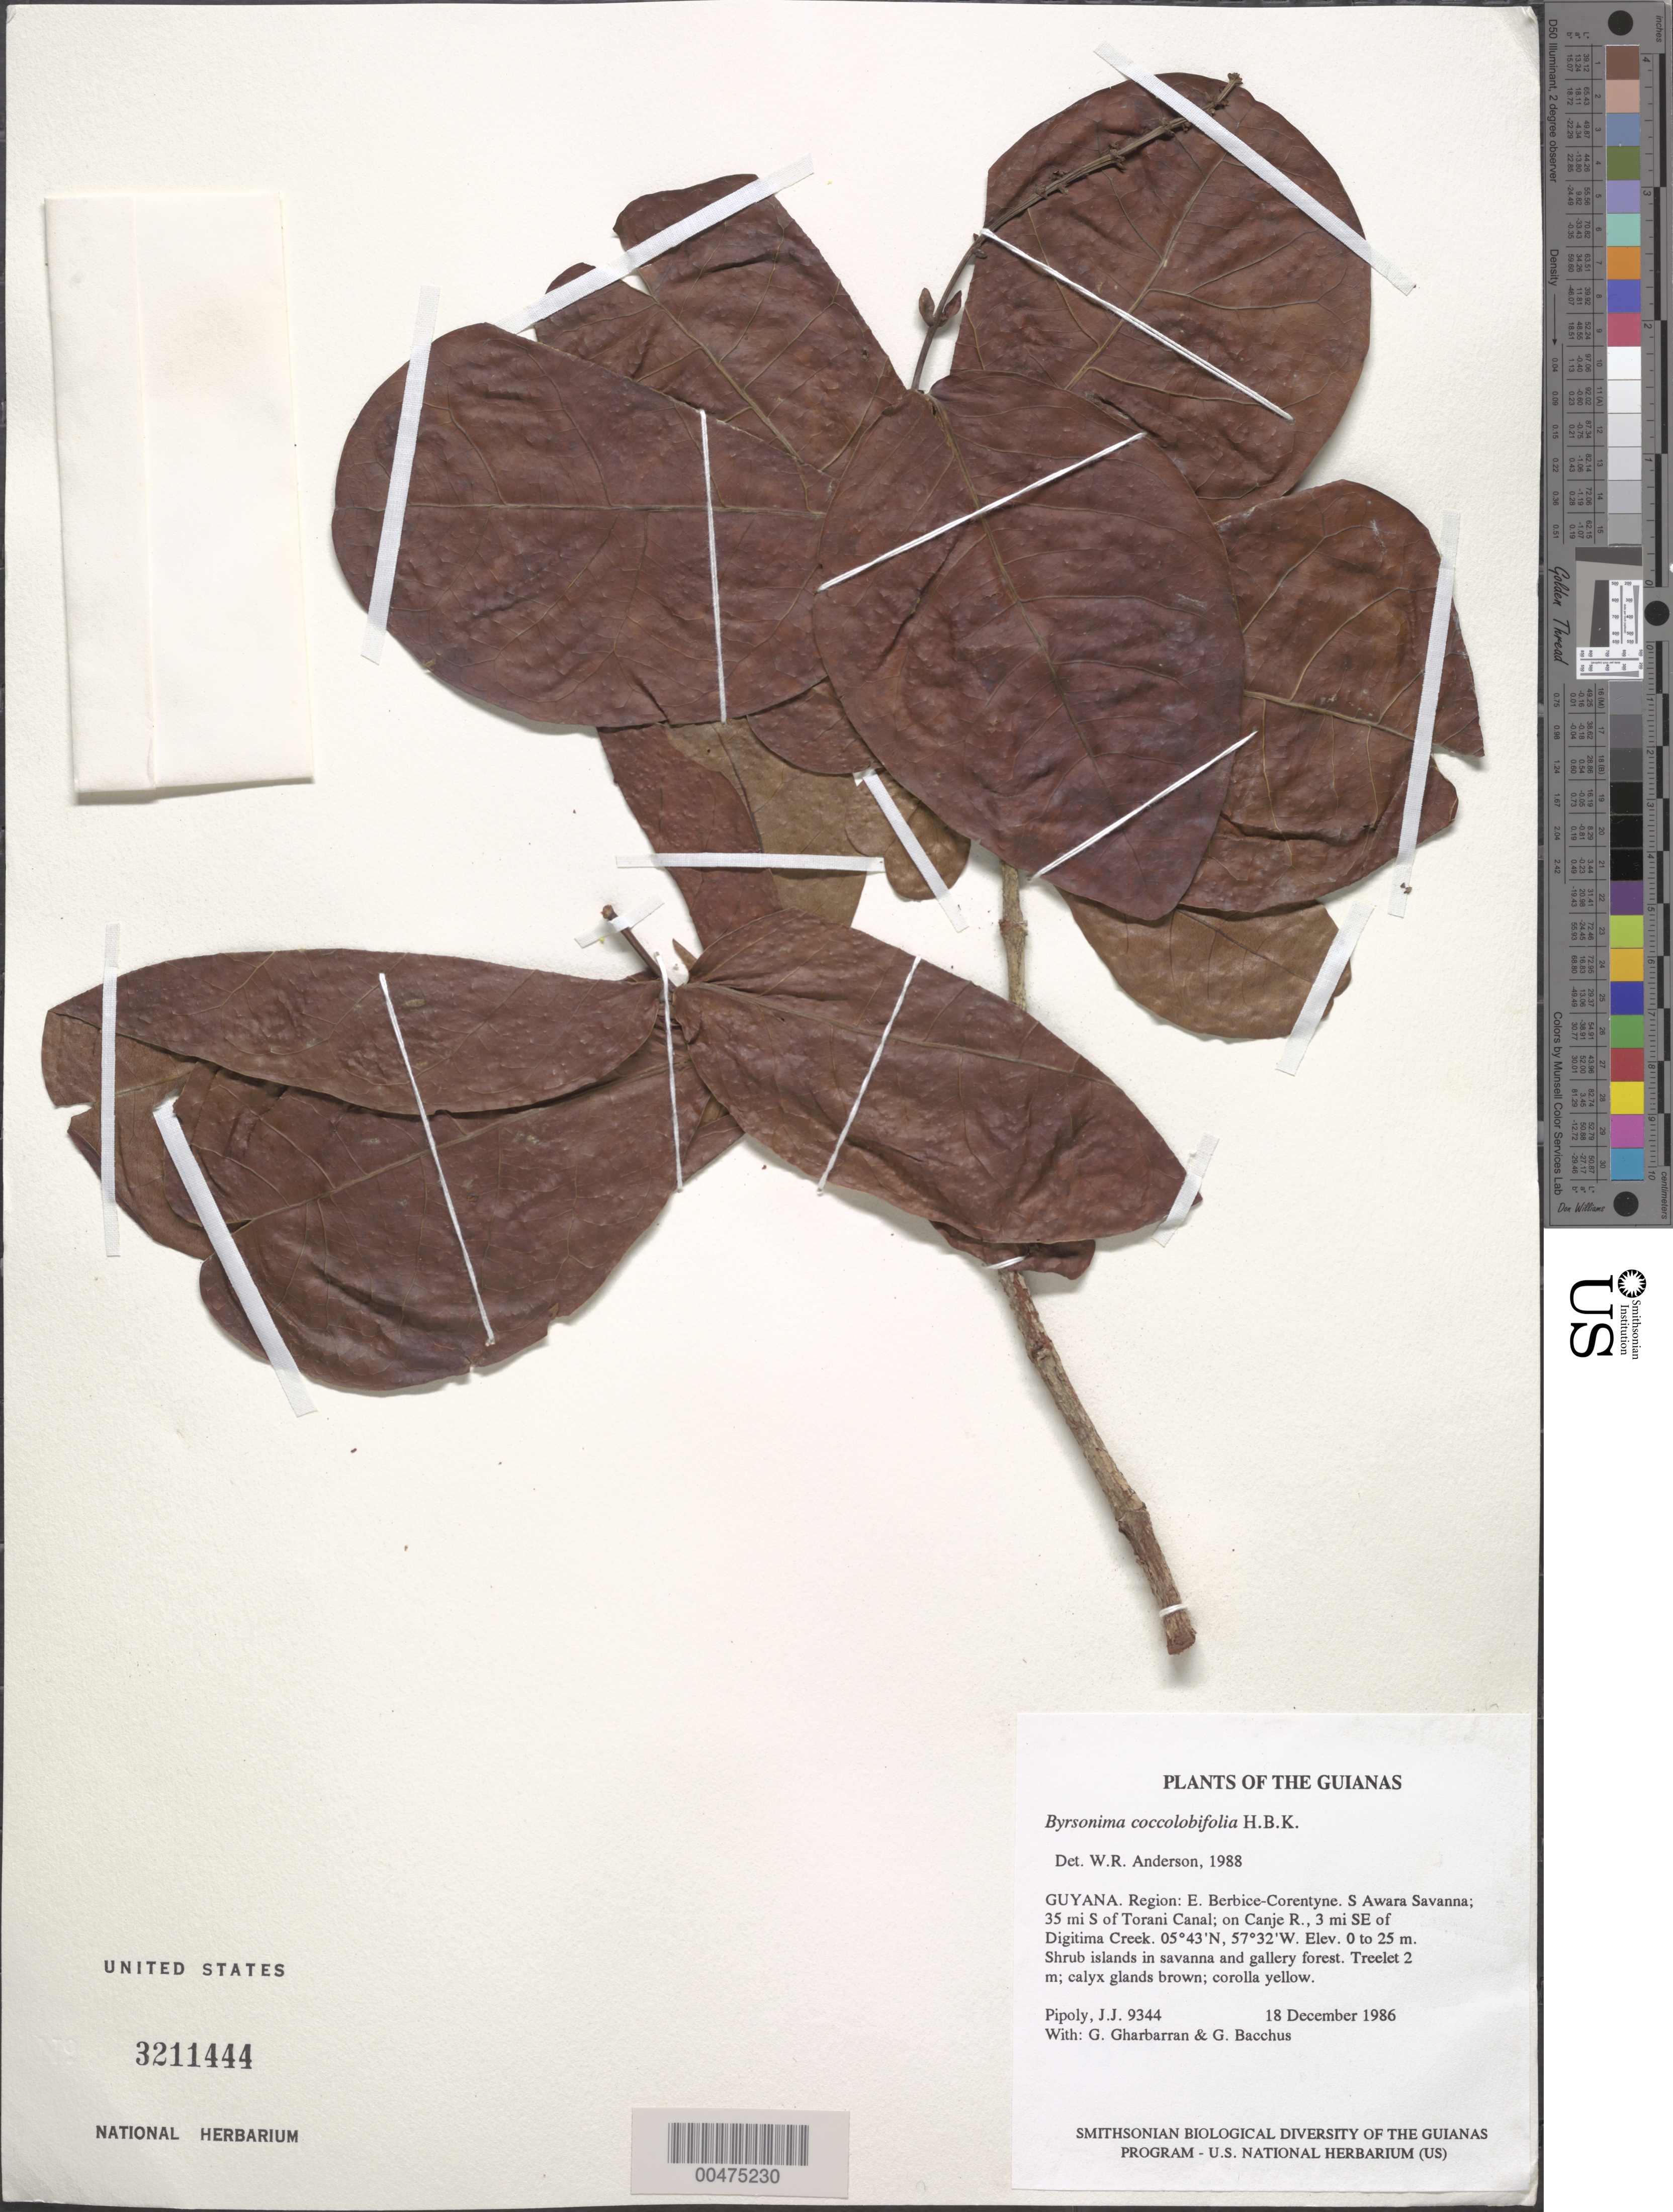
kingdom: Plantae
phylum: Tracheophyta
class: Magnoliopsida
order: Malpighiales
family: Malpighiaceae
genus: Byrsonima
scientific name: Byrsonima coccolobifolia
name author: Kunth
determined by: Anderson, W. R., (MICH), University of Michigan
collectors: J. J. Pipoly, G. Gharbarran & G. Bacchus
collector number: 9344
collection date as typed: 18 December 1986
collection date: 1986-12-18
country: Guyana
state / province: E. Berbice-Corentyne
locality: S Awara Savanna; ±35 mi S of Torani Canal; on Canje R., 3 mi SE of Digitima Creek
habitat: Shrub islands in savanna and gallery forest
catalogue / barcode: US 3211444